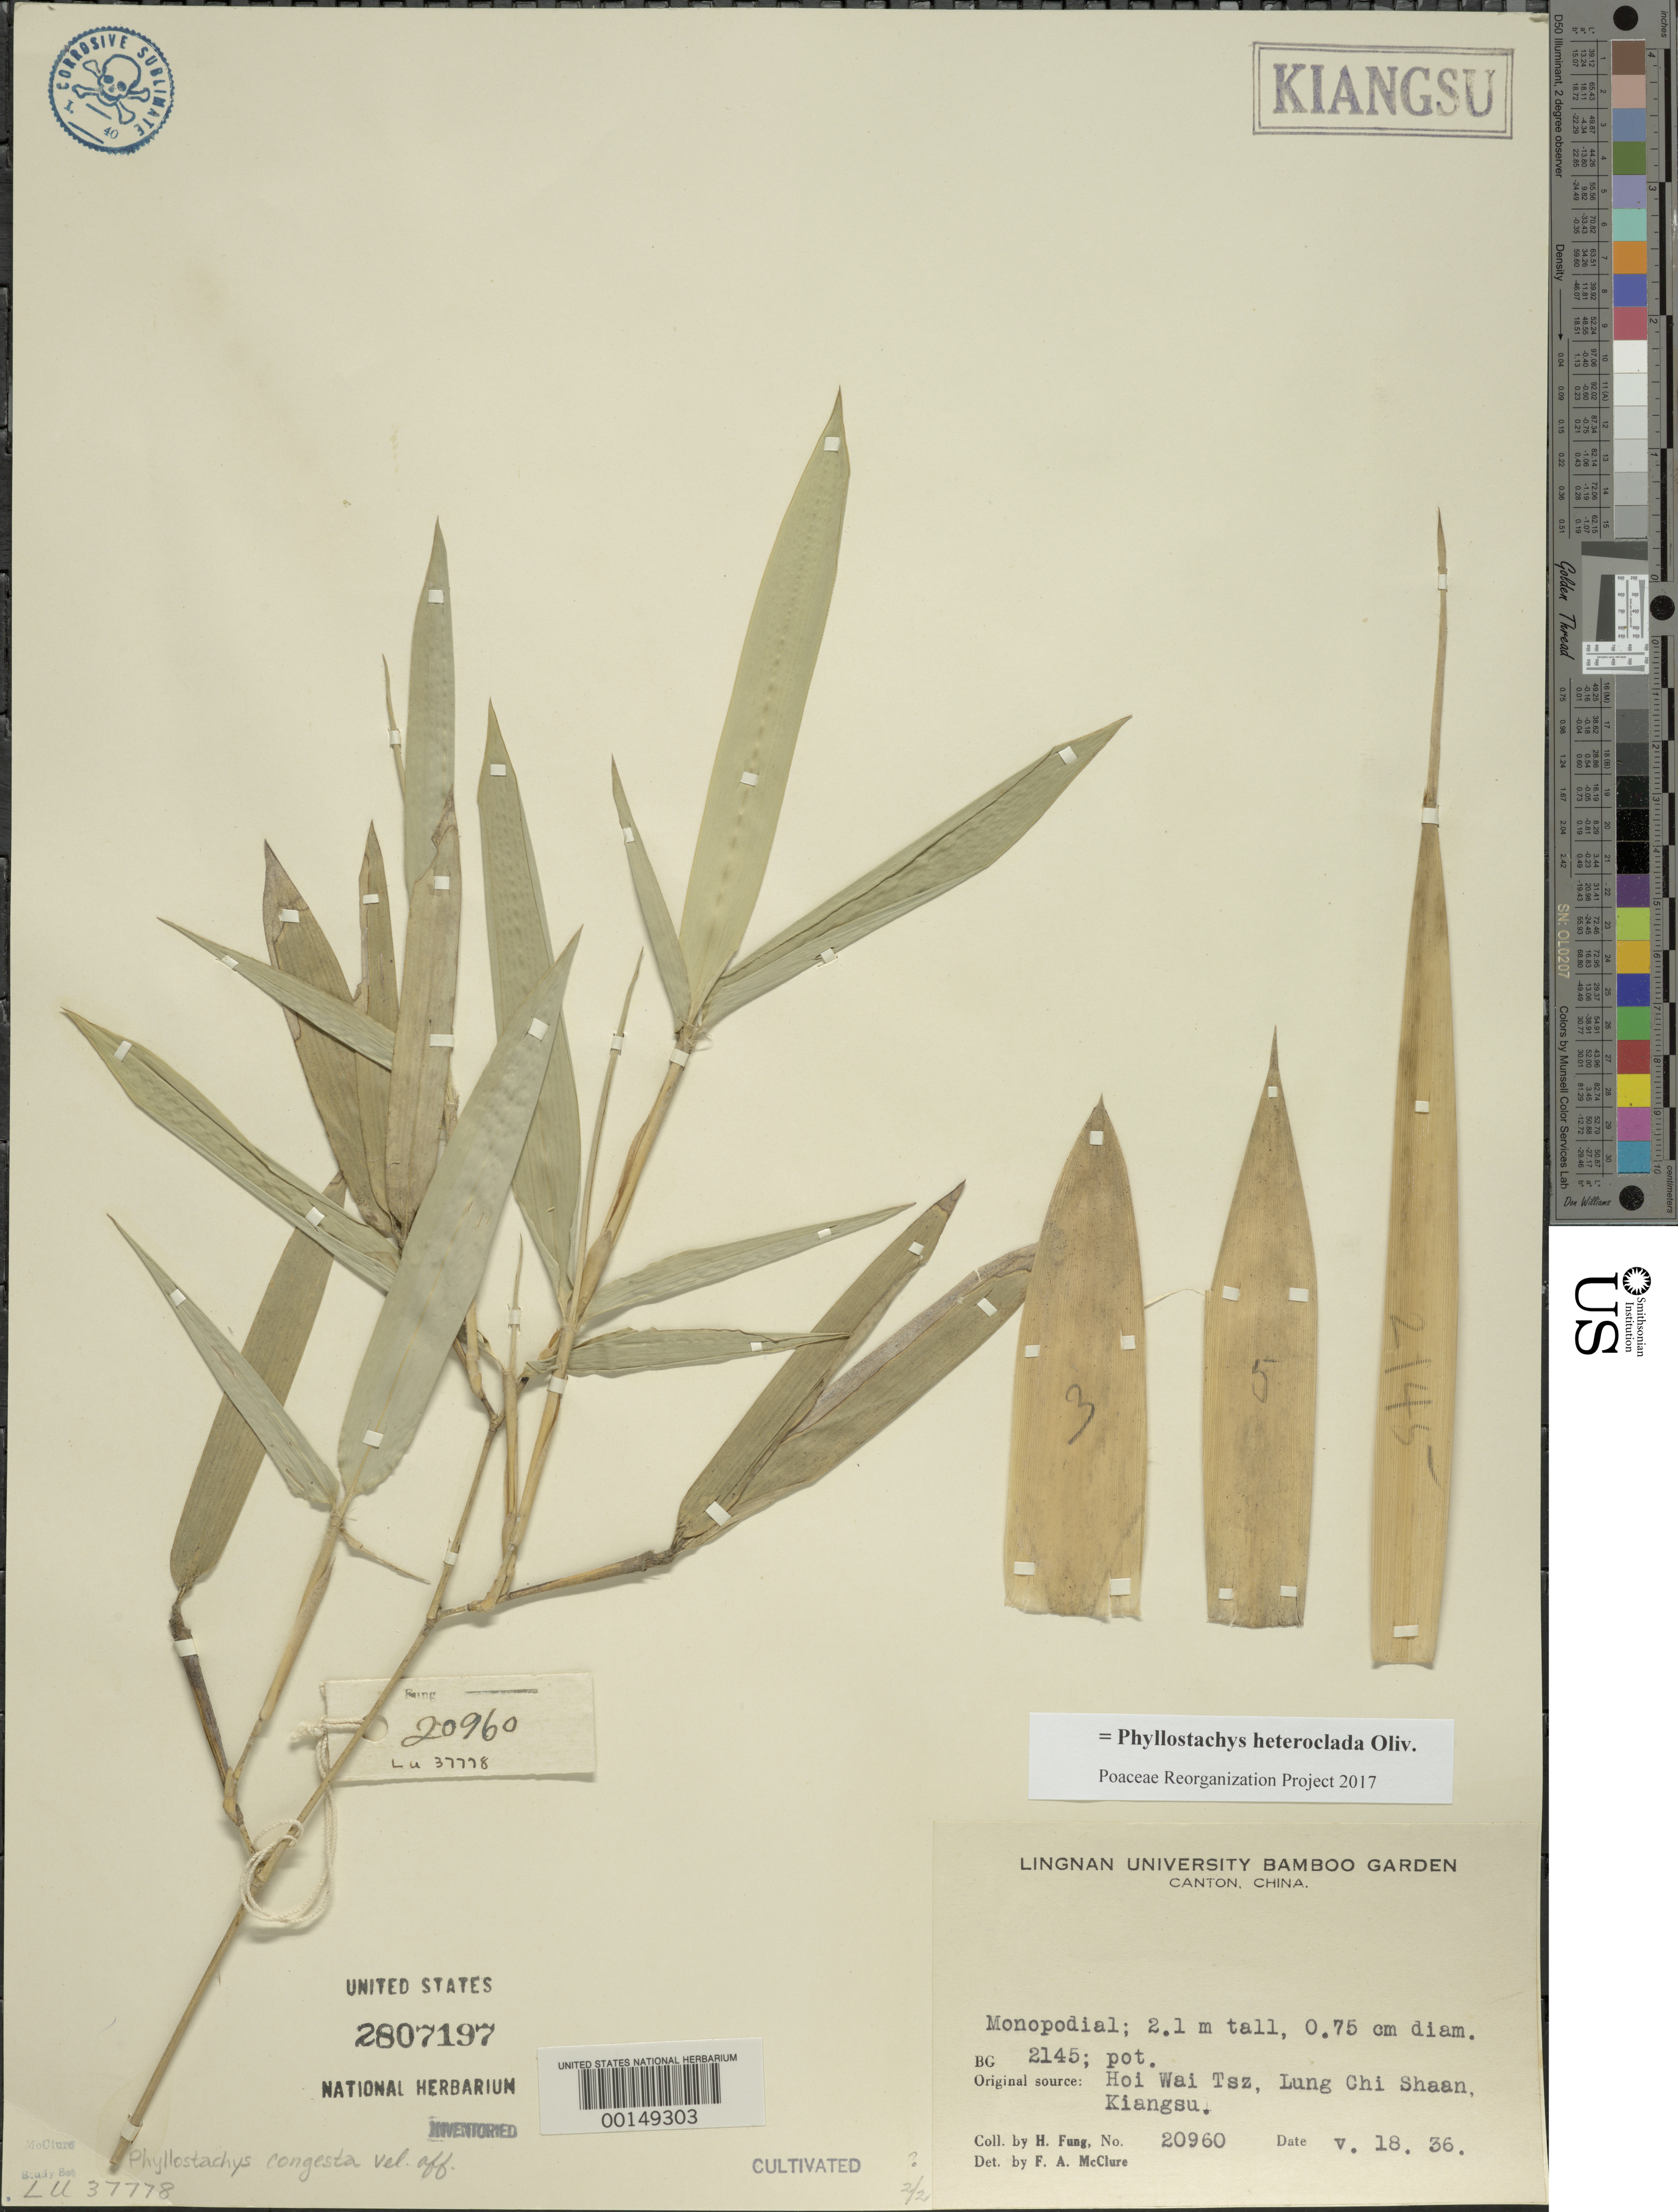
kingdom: Plantae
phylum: Tracheophyta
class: Liliopsida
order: Poales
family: Poaceae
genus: Phyllostachys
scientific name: Phyllostachys heteroclada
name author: Oliv.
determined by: Poaceae Reorganization Project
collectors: H. L. Fung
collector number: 20960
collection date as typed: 18 May 1936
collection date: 1936-05-18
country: China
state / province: Jiangsu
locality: Canton, hoi wai tsz, lung chi shaan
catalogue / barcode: US 2807197